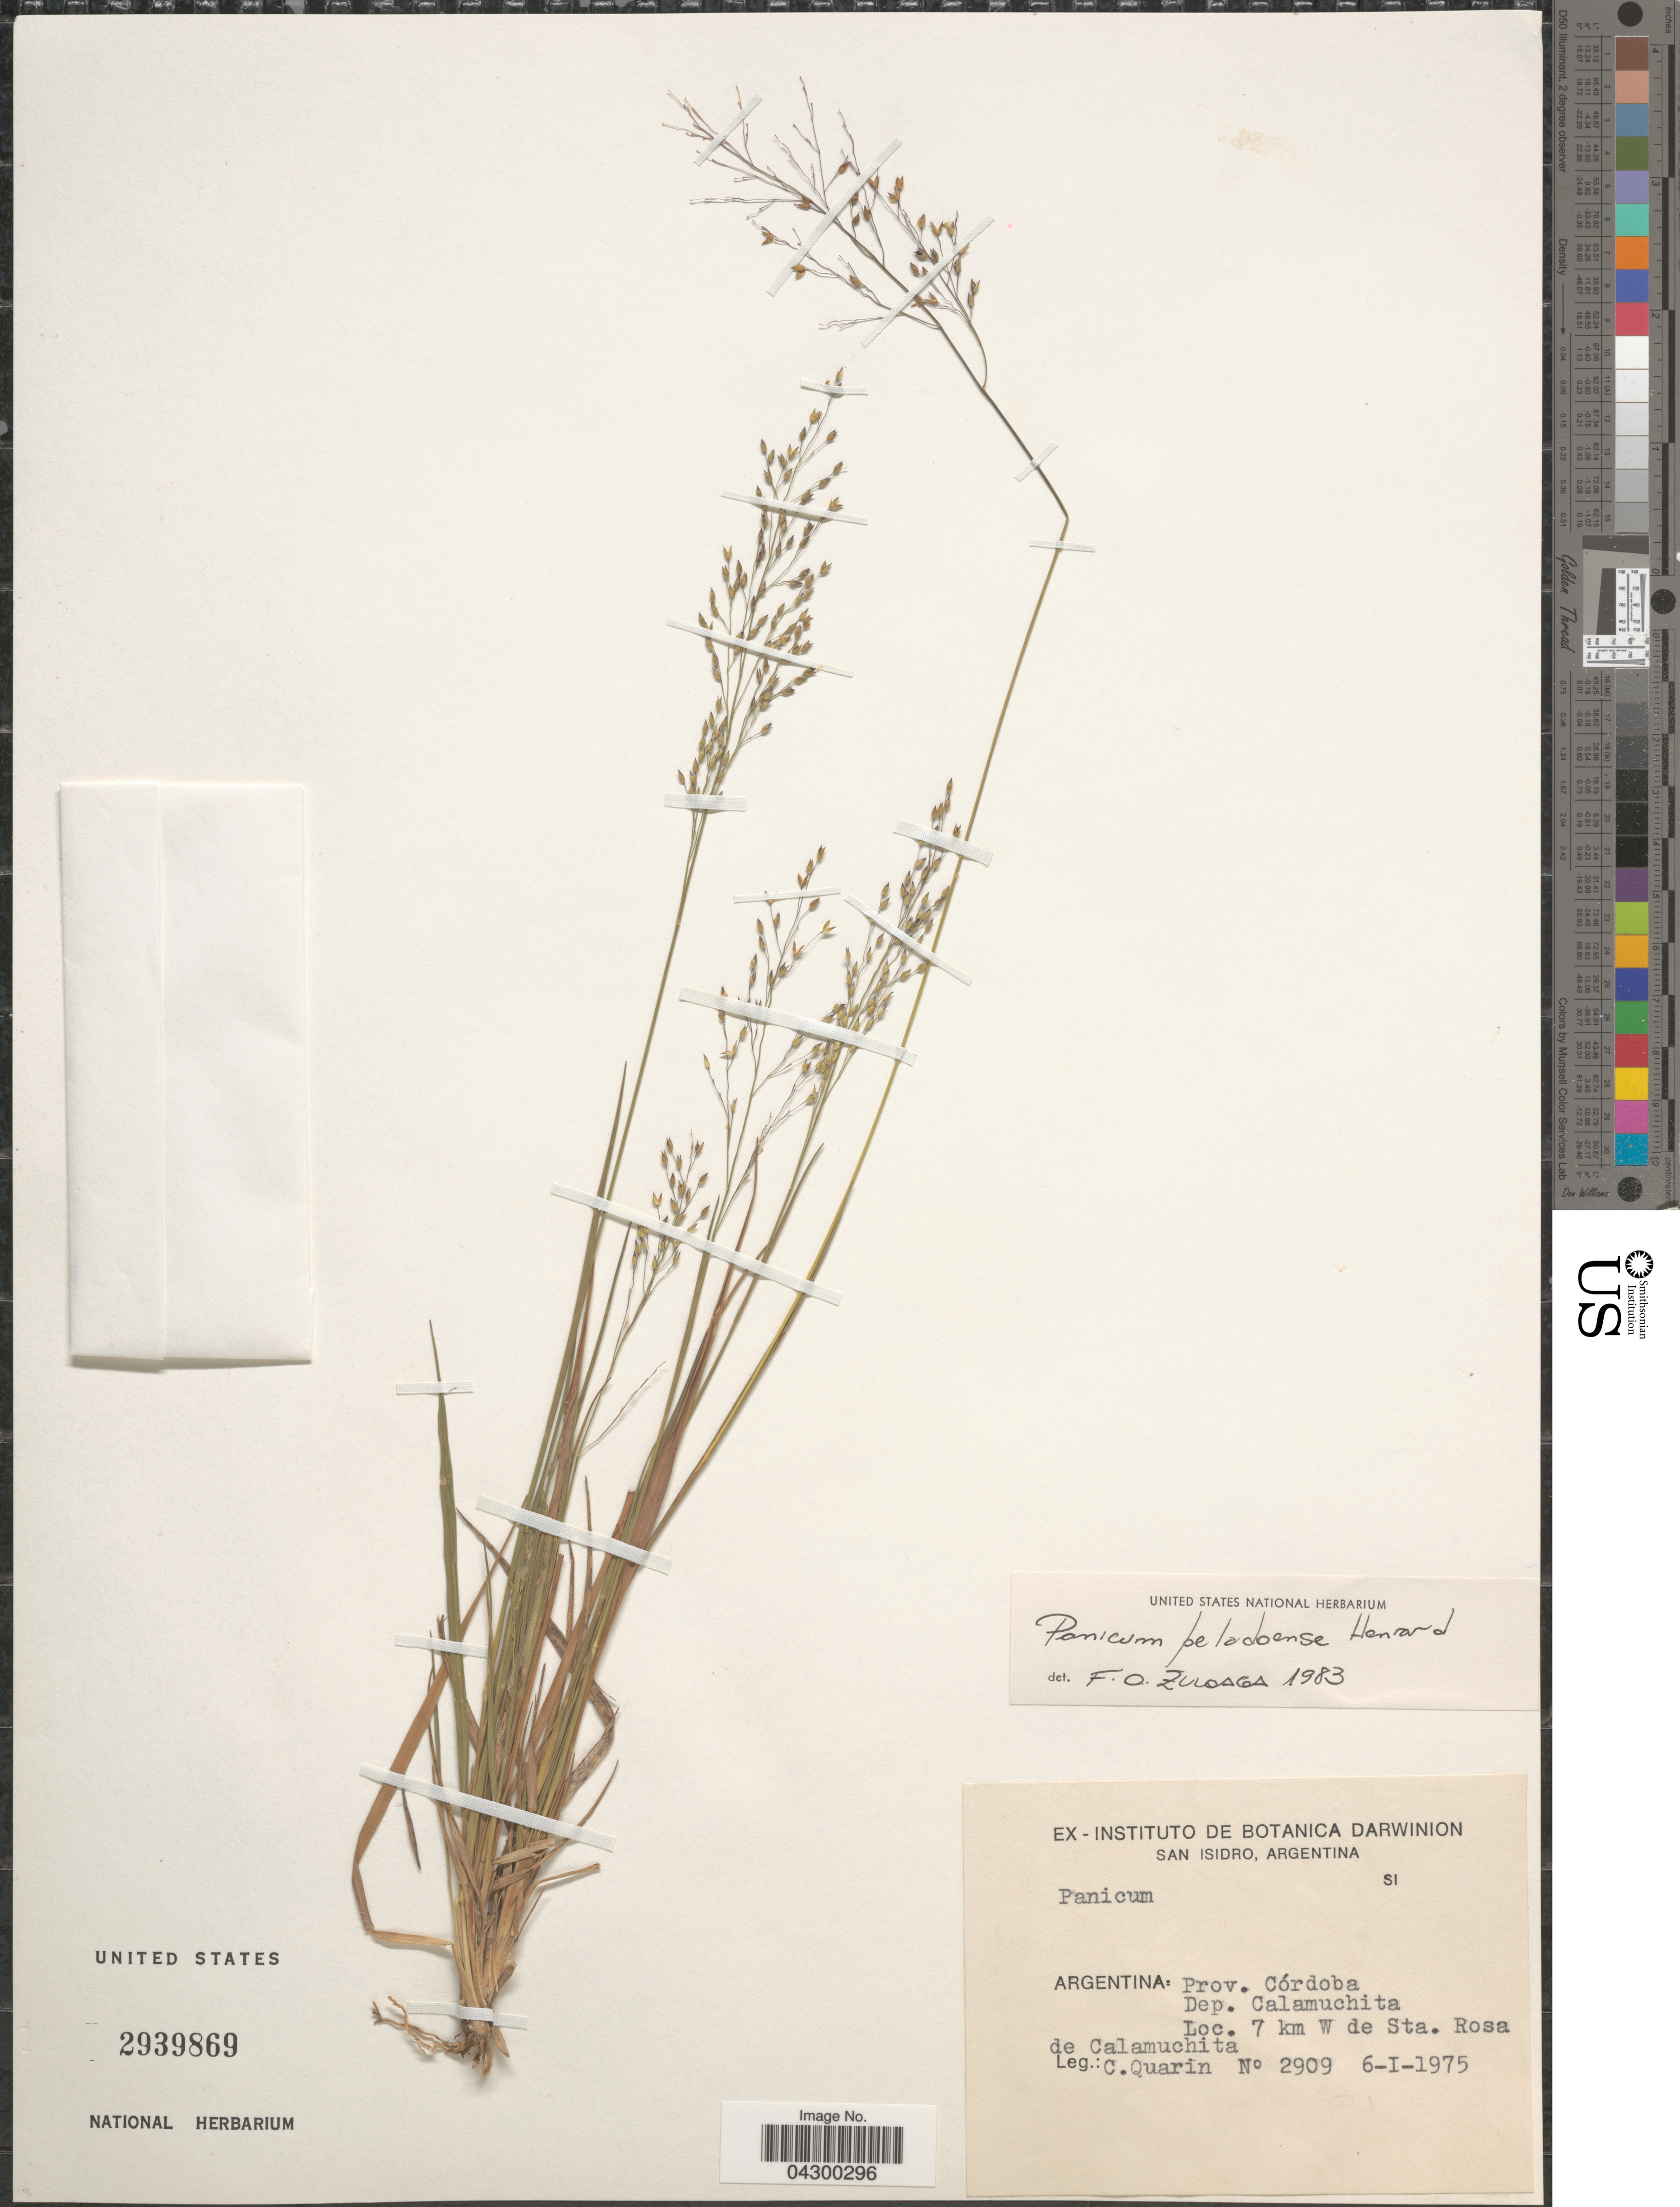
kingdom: Plantae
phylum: Tracheophyta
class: Liliopsida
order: Poales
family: Poaceae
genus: Panicum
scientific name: Panicum peladoense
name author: Henr.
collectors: C. Quarin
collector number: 2909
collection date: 1975-01-06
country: Argentina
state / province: Cordoba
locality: Dep. Calamuchita. 7 km W de Sta. Rosa de Calamuchita.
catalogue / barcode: US 2939869